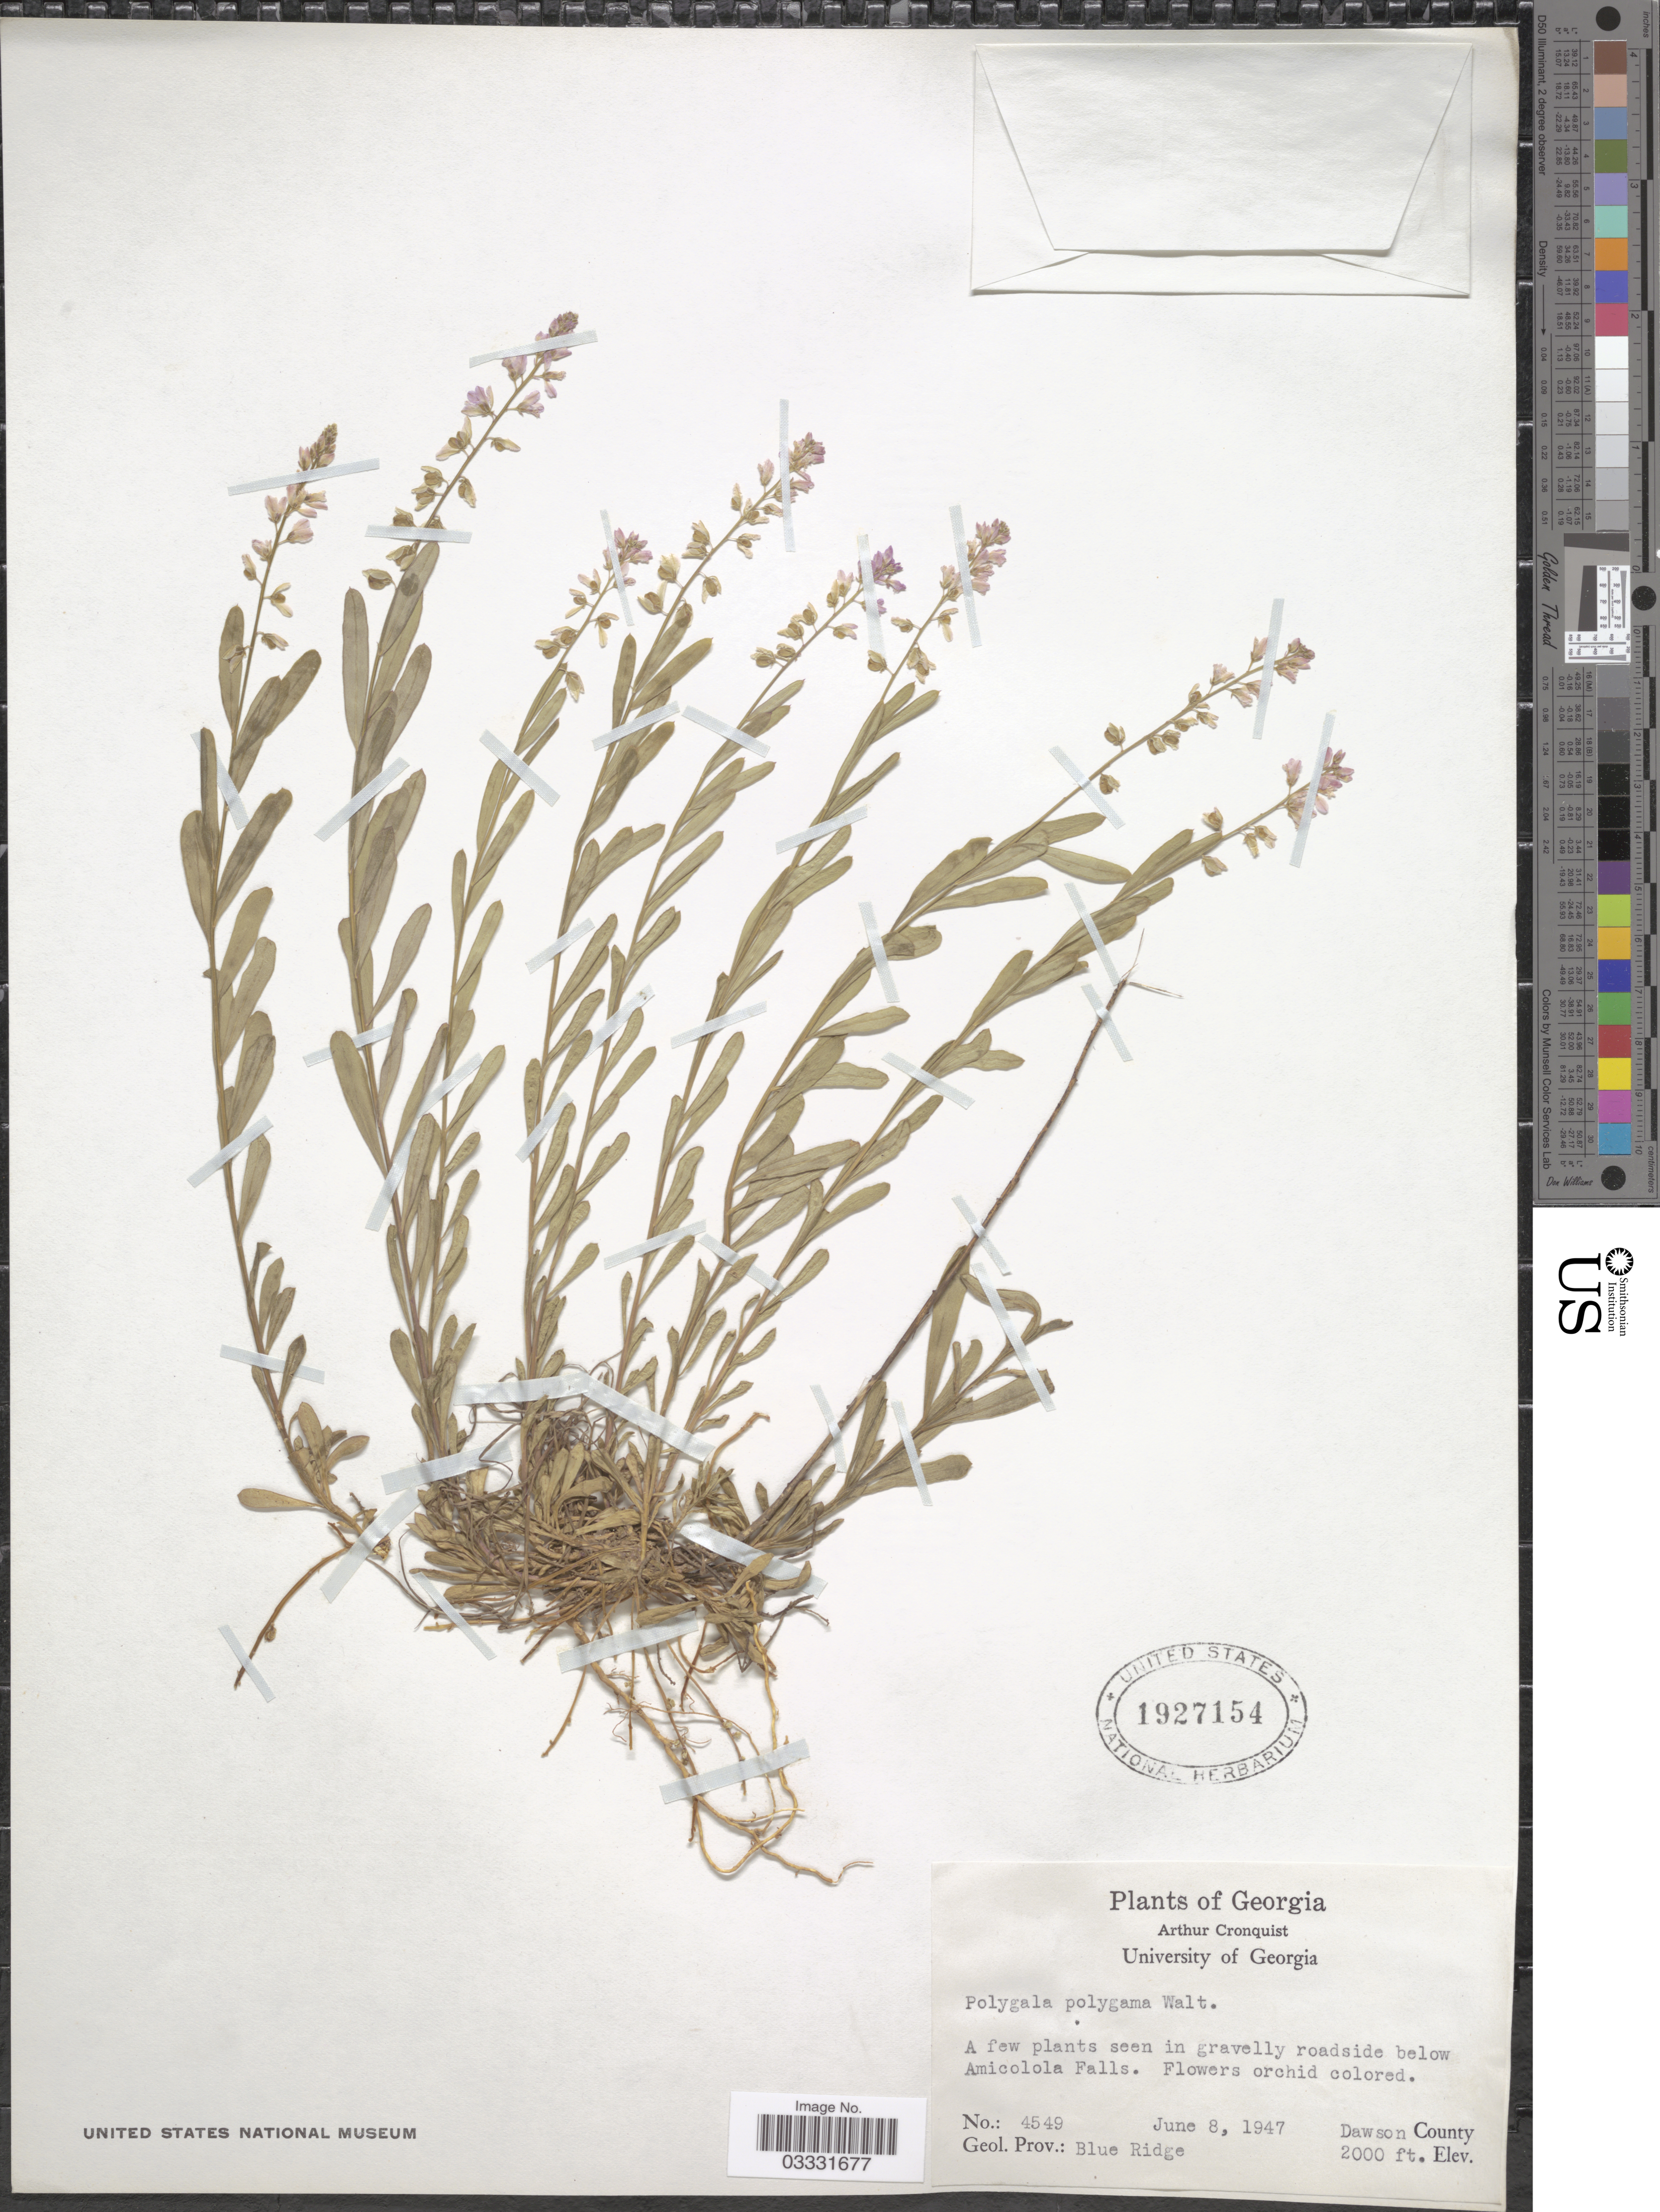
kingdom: Plantae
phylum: Tracheophyta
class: Magnoliopsida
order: Fabales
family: Polygalaceae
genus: Polygala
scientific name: Polygala polygama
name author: Walter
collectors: A. J. Cronquist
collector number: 4549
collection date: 1947-06-08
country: United States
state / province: Georgia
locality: Below Amicolola Falls. Dawson County. Geol. Prov.: Blue Ridge.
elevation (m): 610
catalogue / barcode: US 1927154